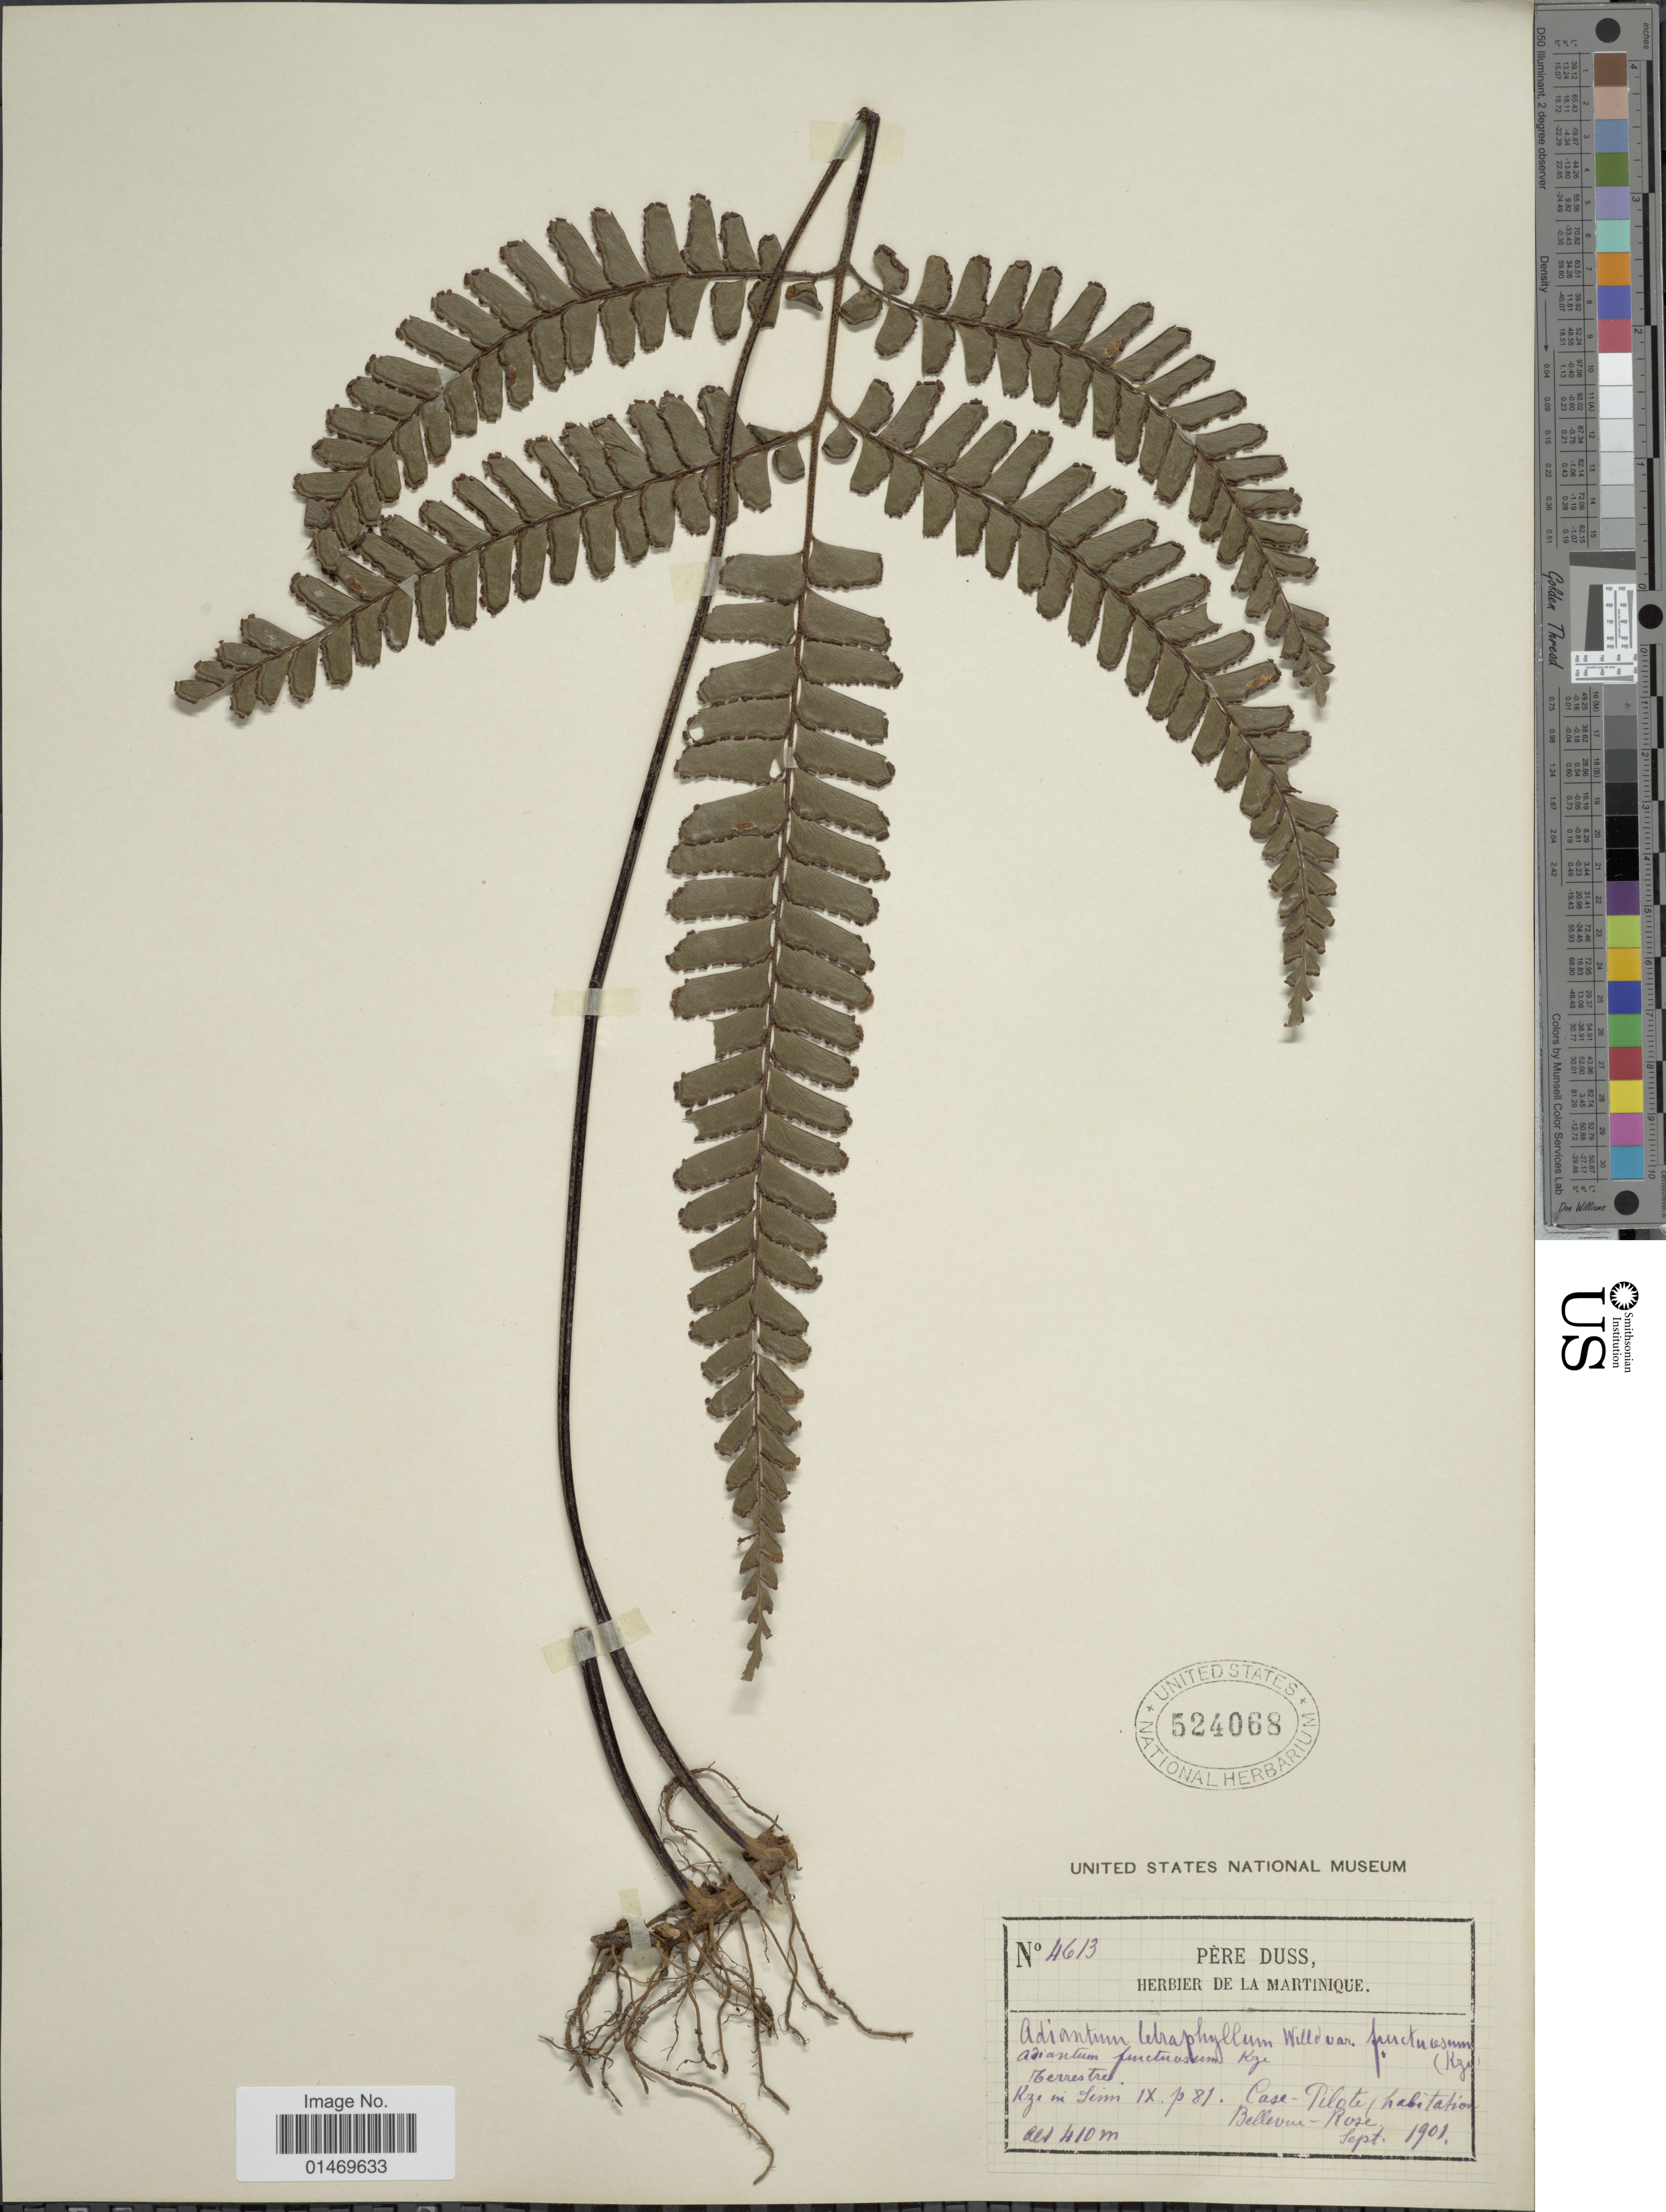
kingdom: Plantae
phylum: Tracheophyta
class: Polypodiopsida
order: Polypodiales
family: Pteridaceae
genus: Adiantum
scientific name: Adiantum tetraphyllum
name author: Humb. & Bonpl. ex Willd.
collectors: Père Duss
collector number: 4613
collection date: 1901-09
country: Martinique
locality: Case Pilote, Bellavu-Rose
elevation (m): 410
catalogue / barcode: US 524068